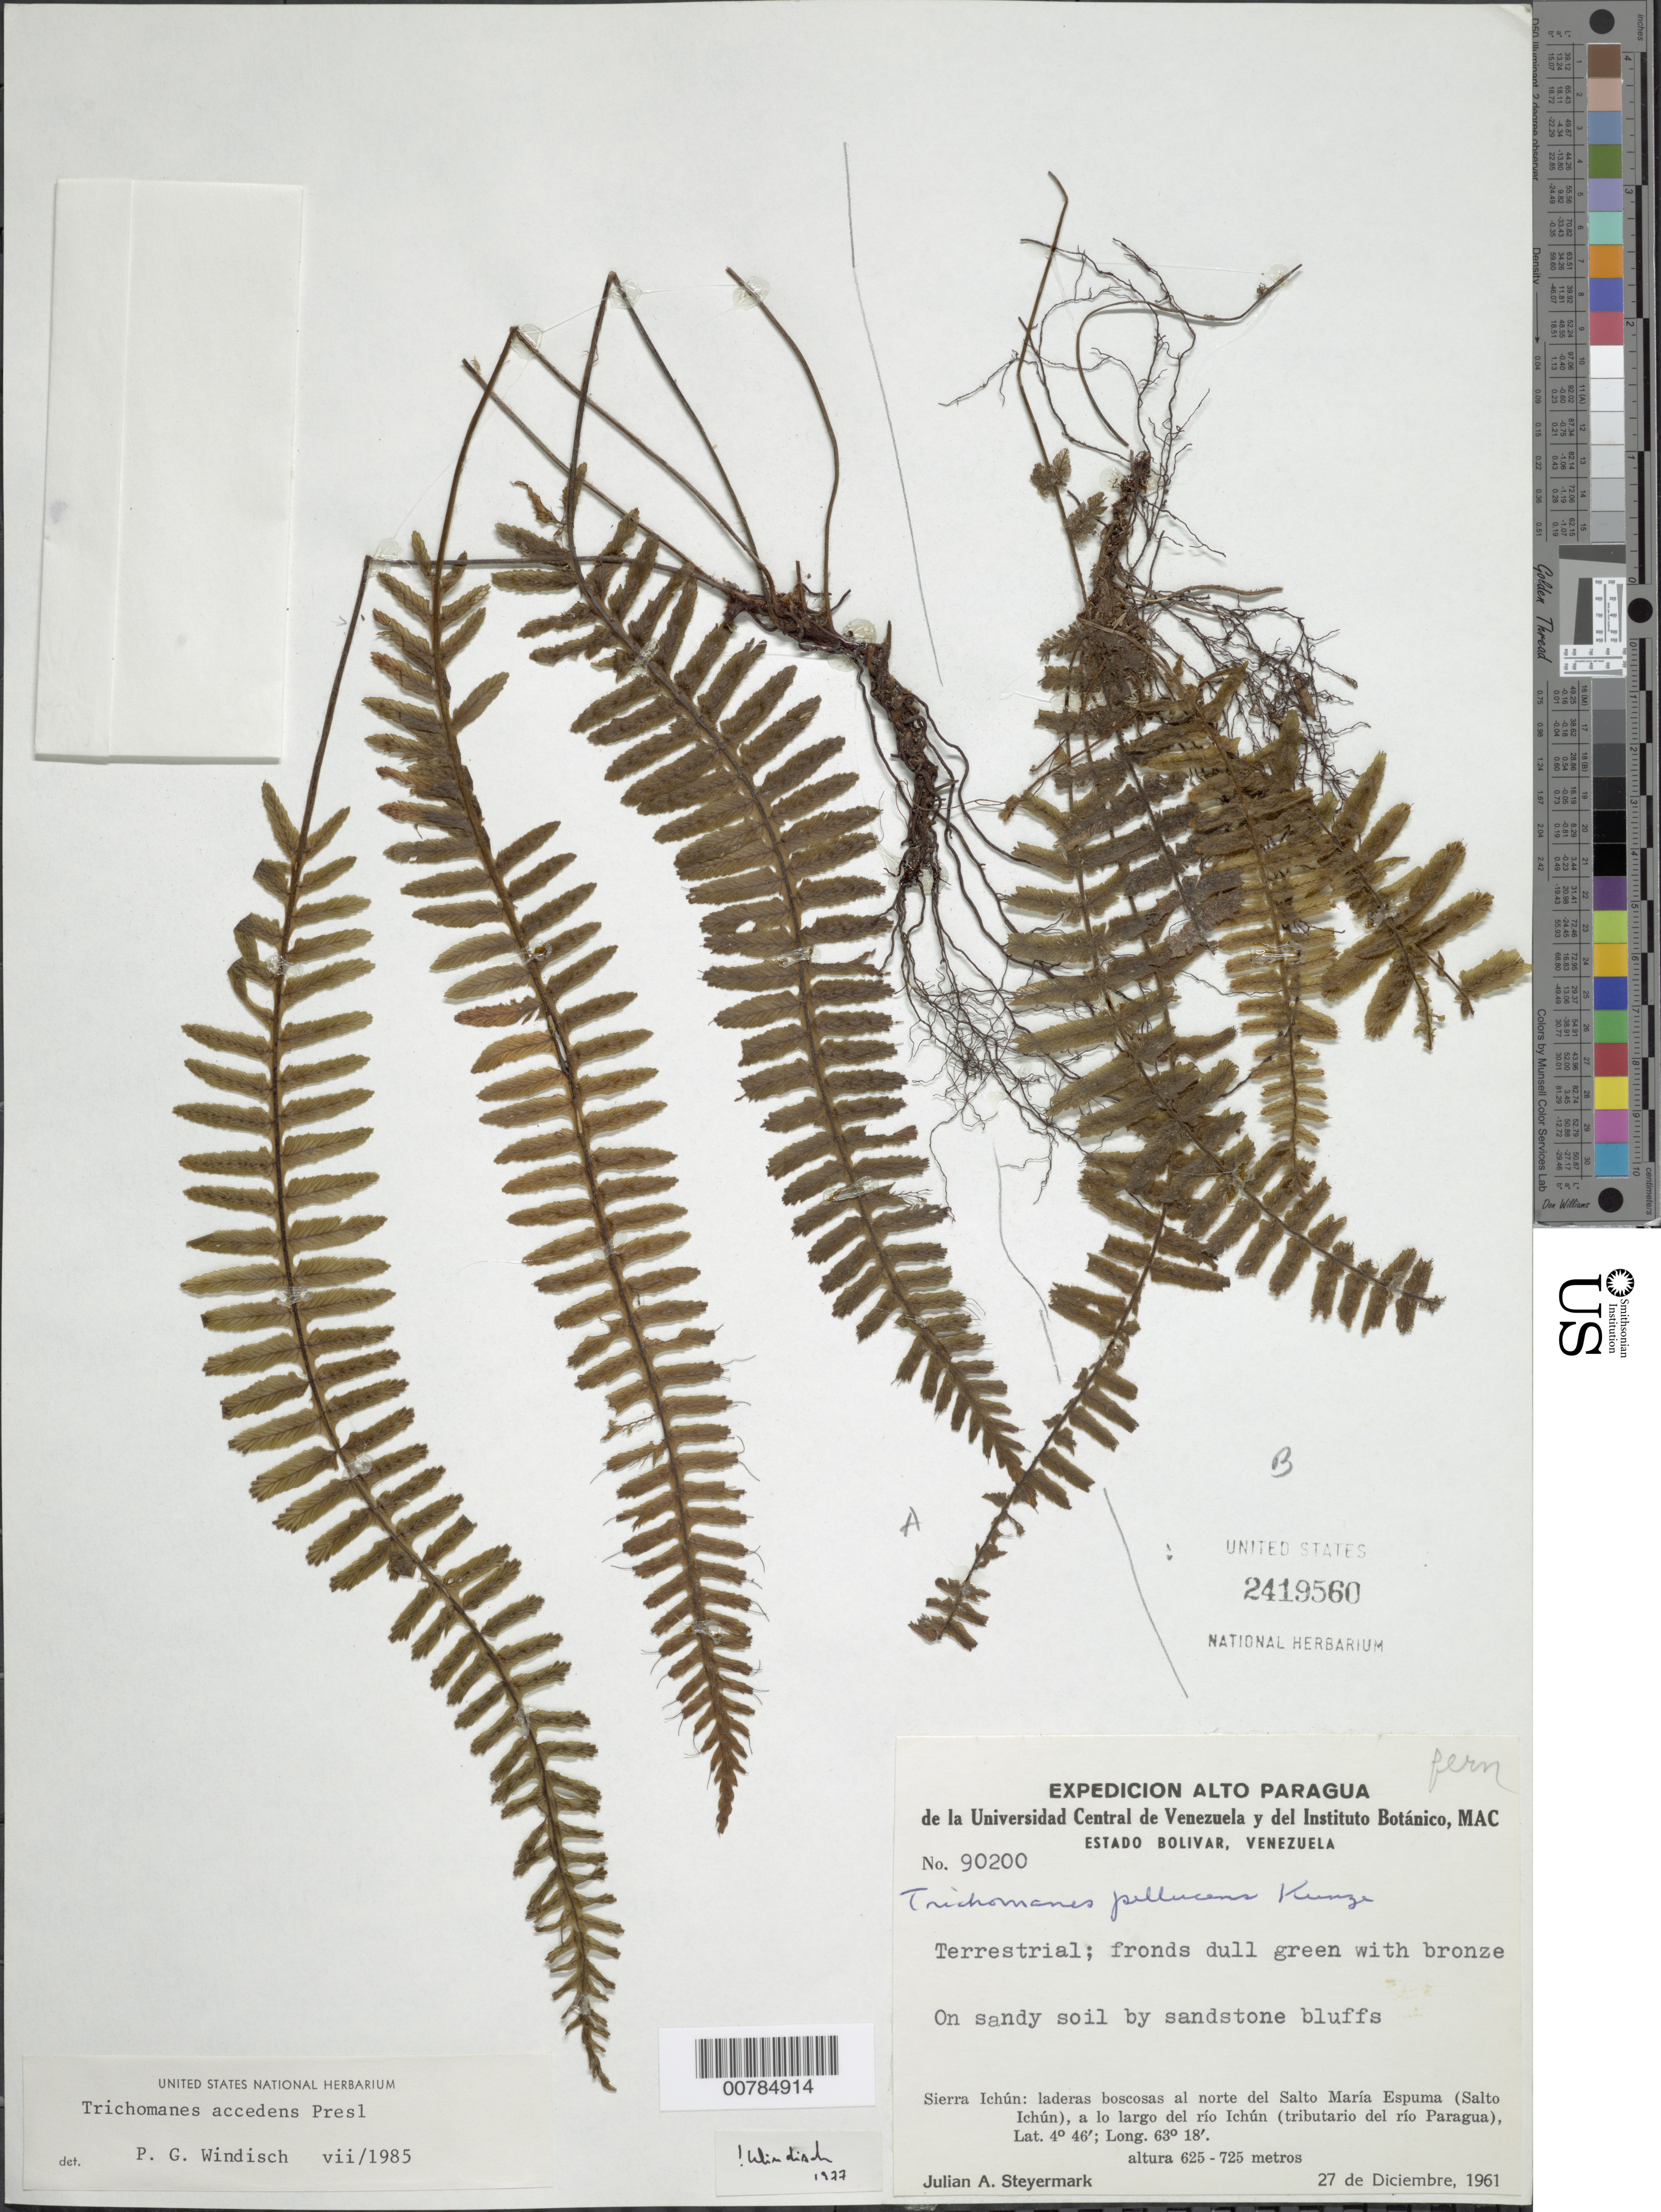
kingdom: Plantae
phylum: Tracheophyta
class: Polypodiopsida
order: Hymenophyllales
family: Hymenophyllaceae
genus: Trichomanes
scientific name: Trichomanes accedens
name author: C. Presl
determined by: Windisch, Paulo Guenter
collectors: J. Steyermark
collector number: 90200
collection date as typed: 27-Dec-61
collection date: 1961-12-27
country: Venezuela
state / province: Bolívar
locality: Sierra Ichún, N del Salto María Espuma (Salto Ichún) del Río Ichún (tributary of río Paragua)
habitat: Sandy soil by sandstone bluffs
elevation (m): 625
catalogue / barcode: US 2419560